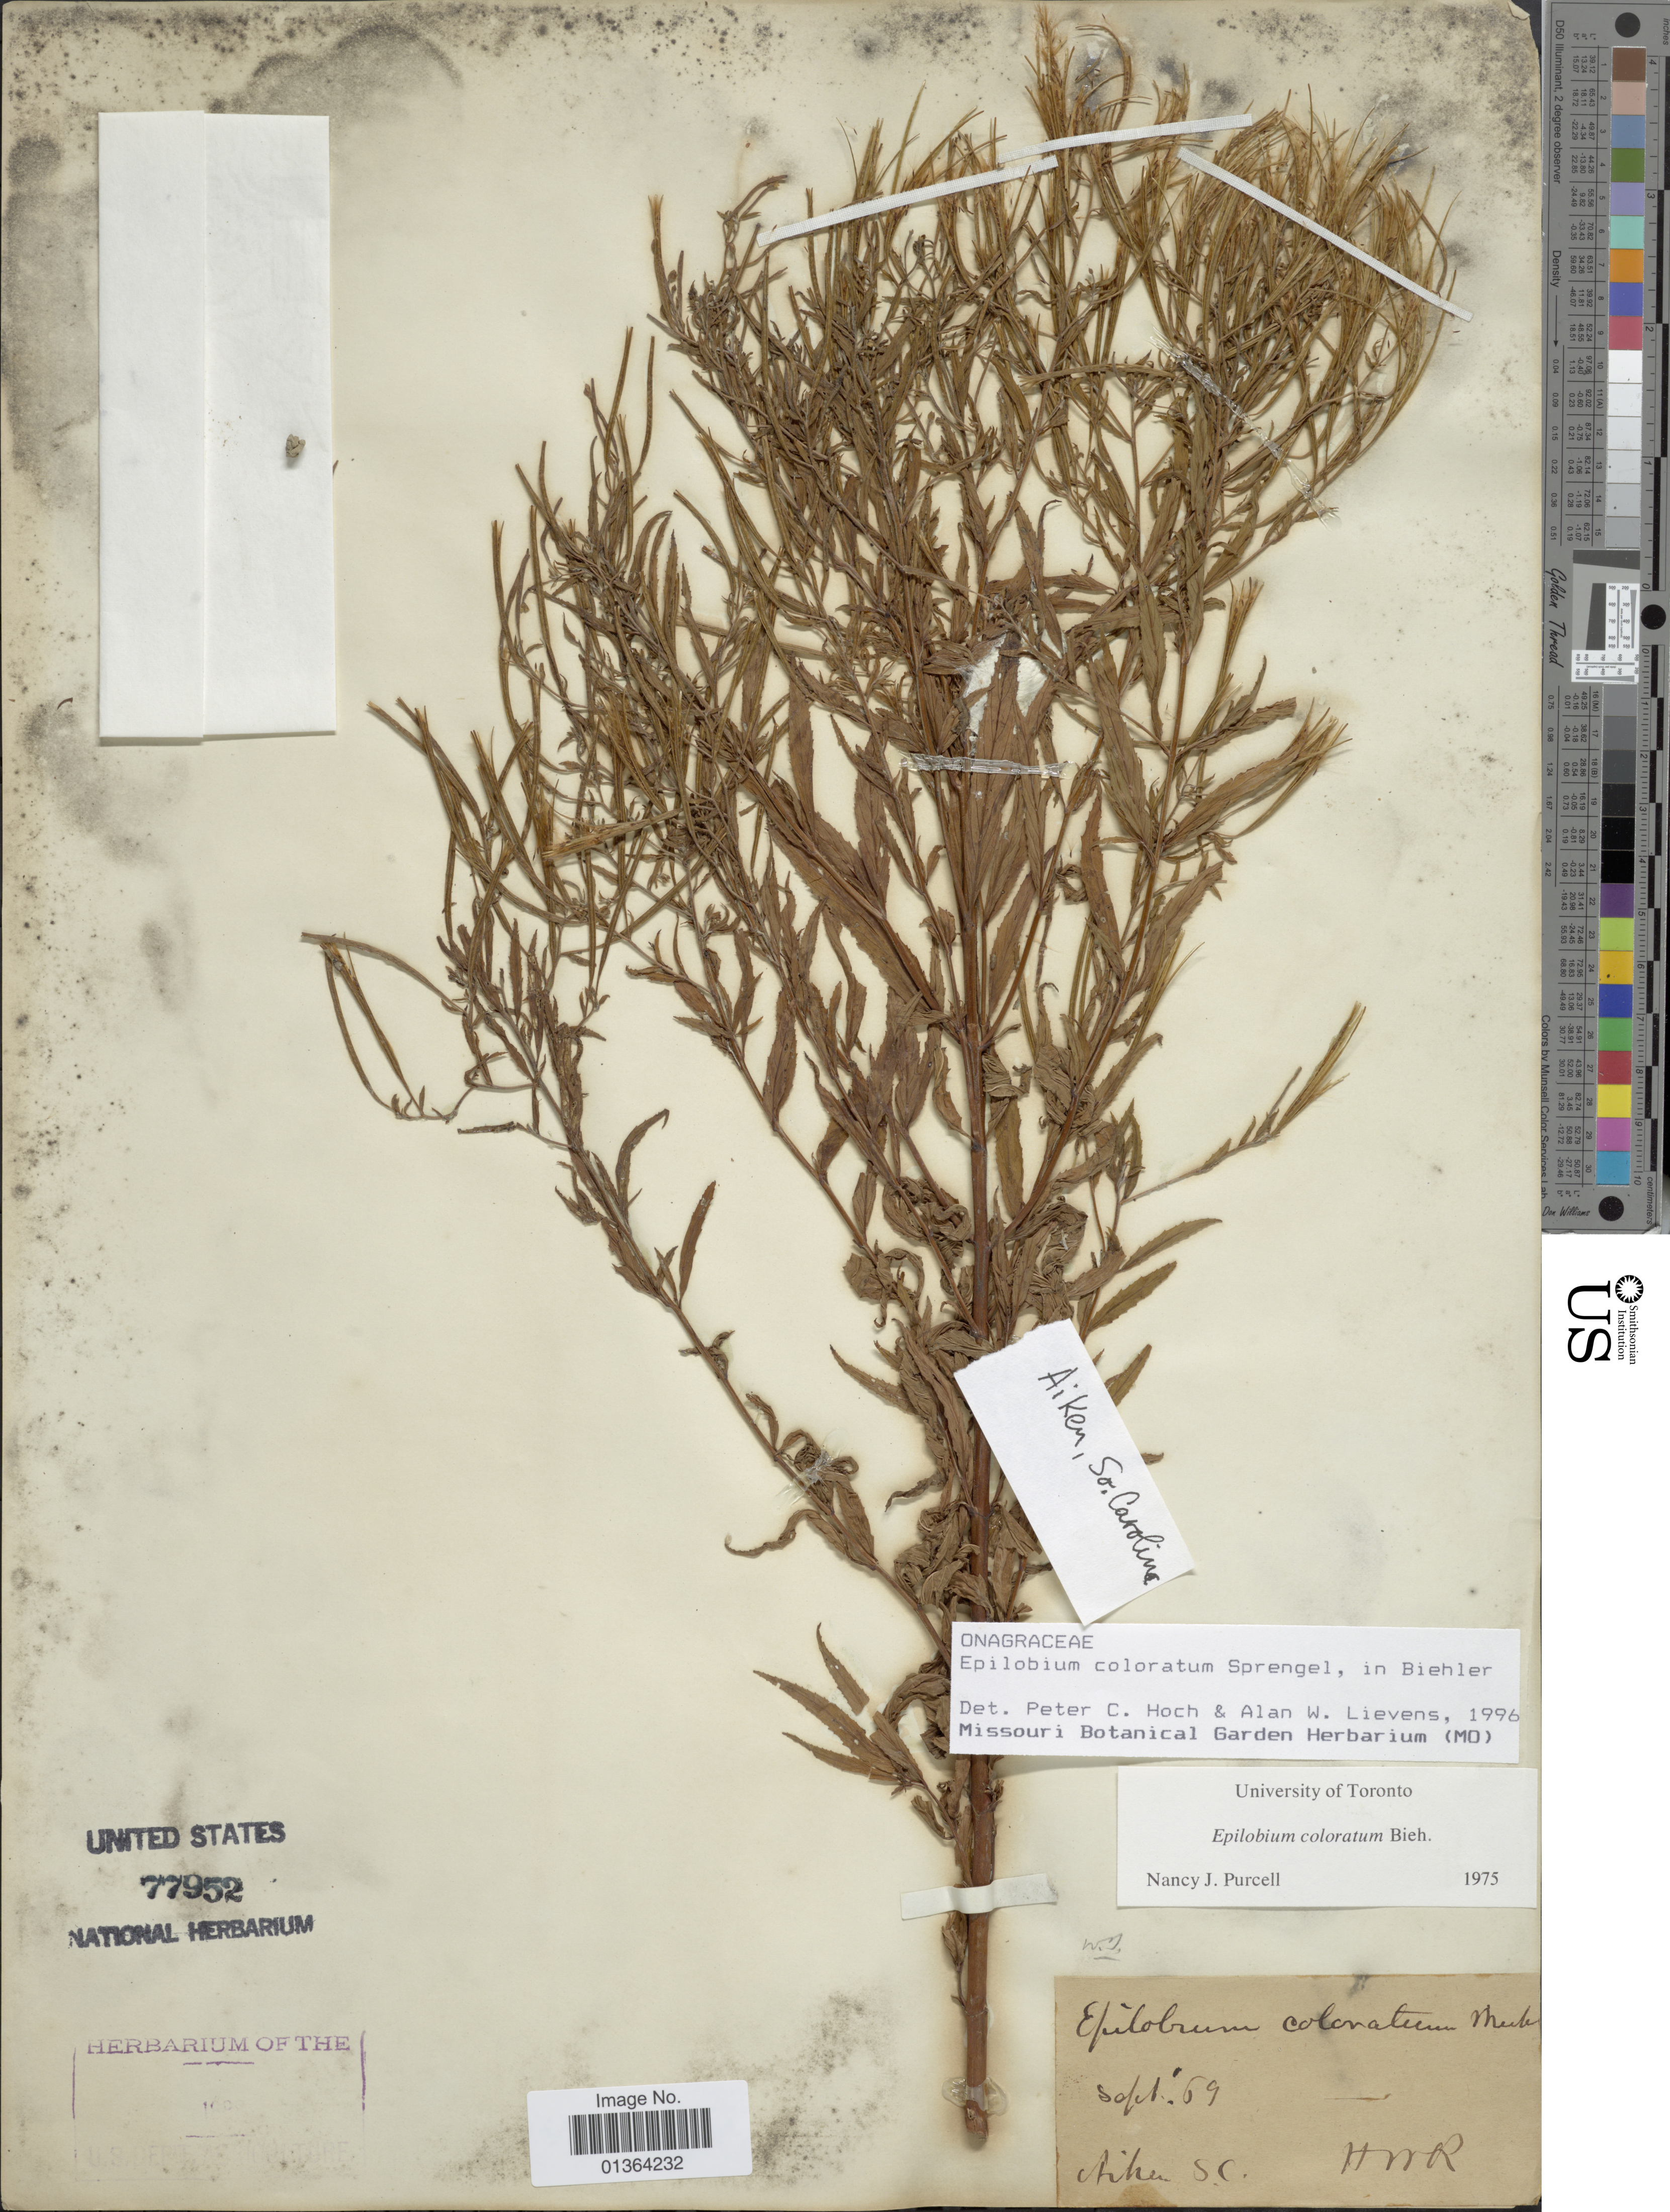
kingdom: Plantae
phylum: Tracheophyta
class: Magnoliopsida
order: Myrtales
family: Onagraceae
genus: Epilobium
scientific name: Epilobium coloratum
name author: Biehler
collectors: H. R.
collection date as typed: Transcribed d/m/y: /9/69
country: United States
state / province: South Carolina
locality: Aiken, S.C.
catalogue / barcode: US 77952